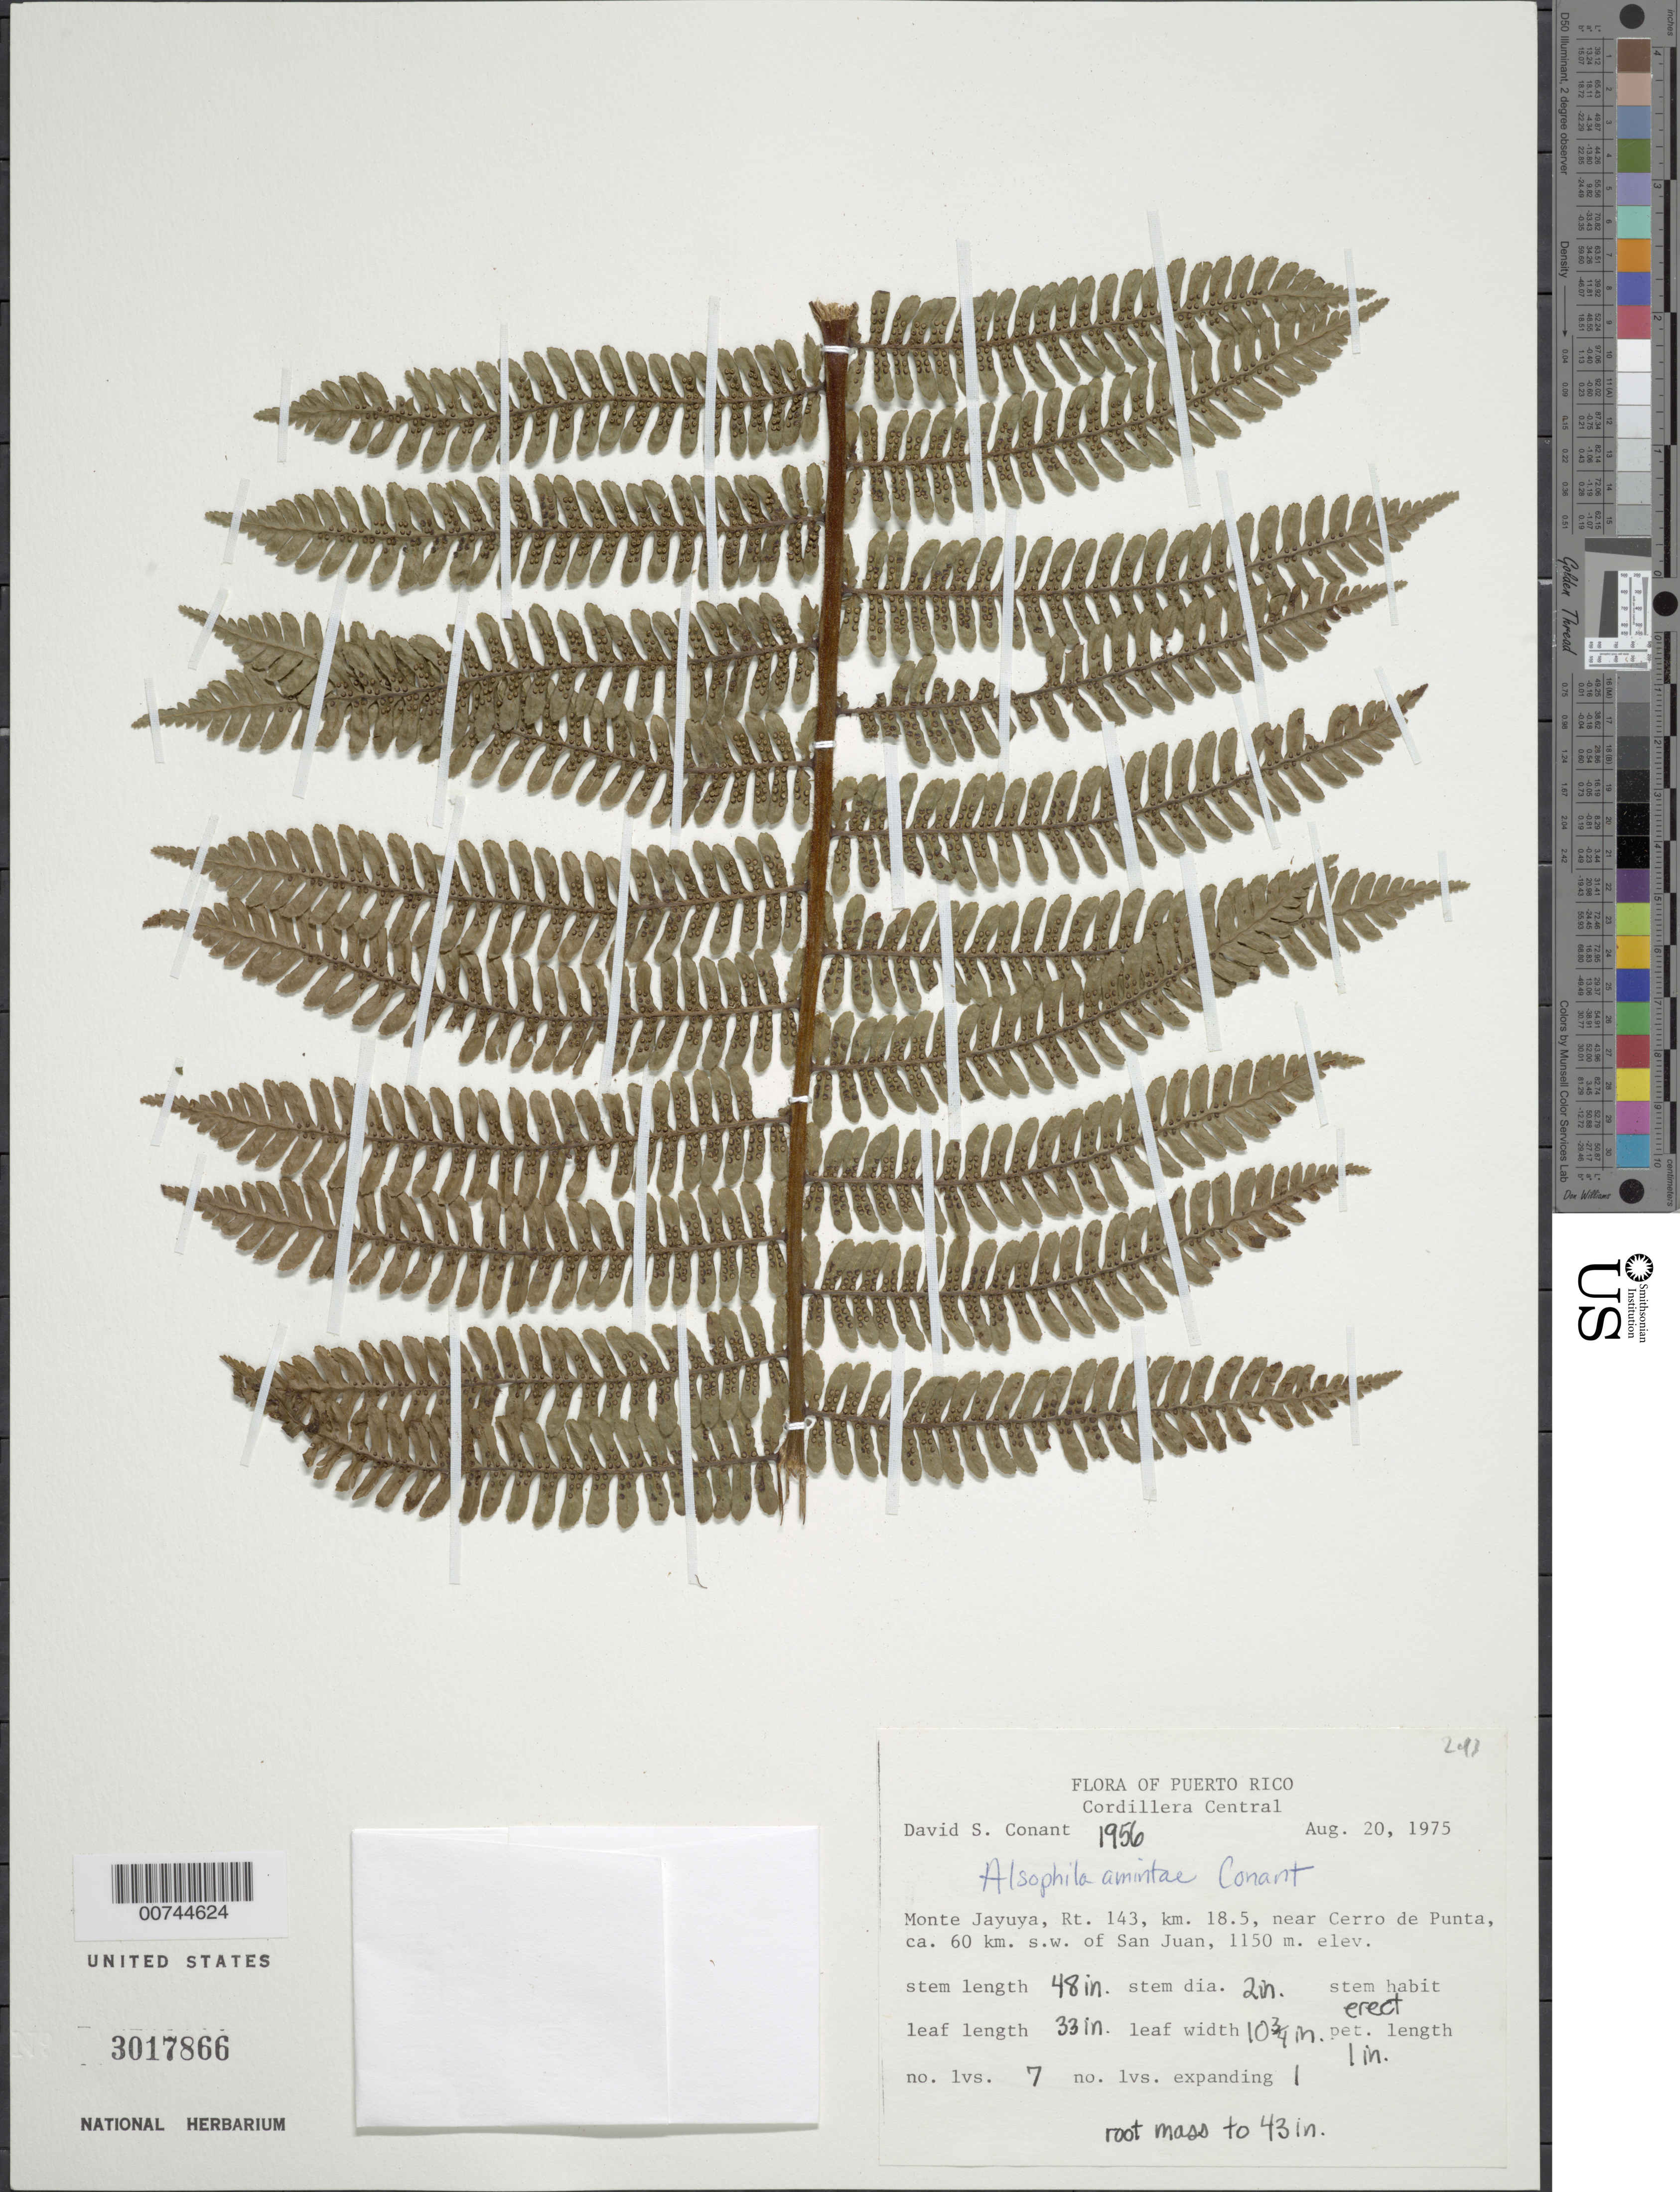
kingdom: Plantae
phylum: Tracheophyta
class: Polypodiopsida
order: Cyatheales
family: Cyatheaceae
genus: Alsophila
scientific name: Alsophila amintae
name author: D.S. Conant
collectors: D. S. Conant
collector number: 1956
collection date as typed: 20 Aug 1975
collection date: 1975-08-20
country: Puerto Rico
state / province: Jayuya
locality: Monte Jayuya, Rt. 143, km 18.5, near Cerro de Punta, ca. 60 km SW of San Juan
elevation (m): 1150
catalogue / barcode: US 3017866